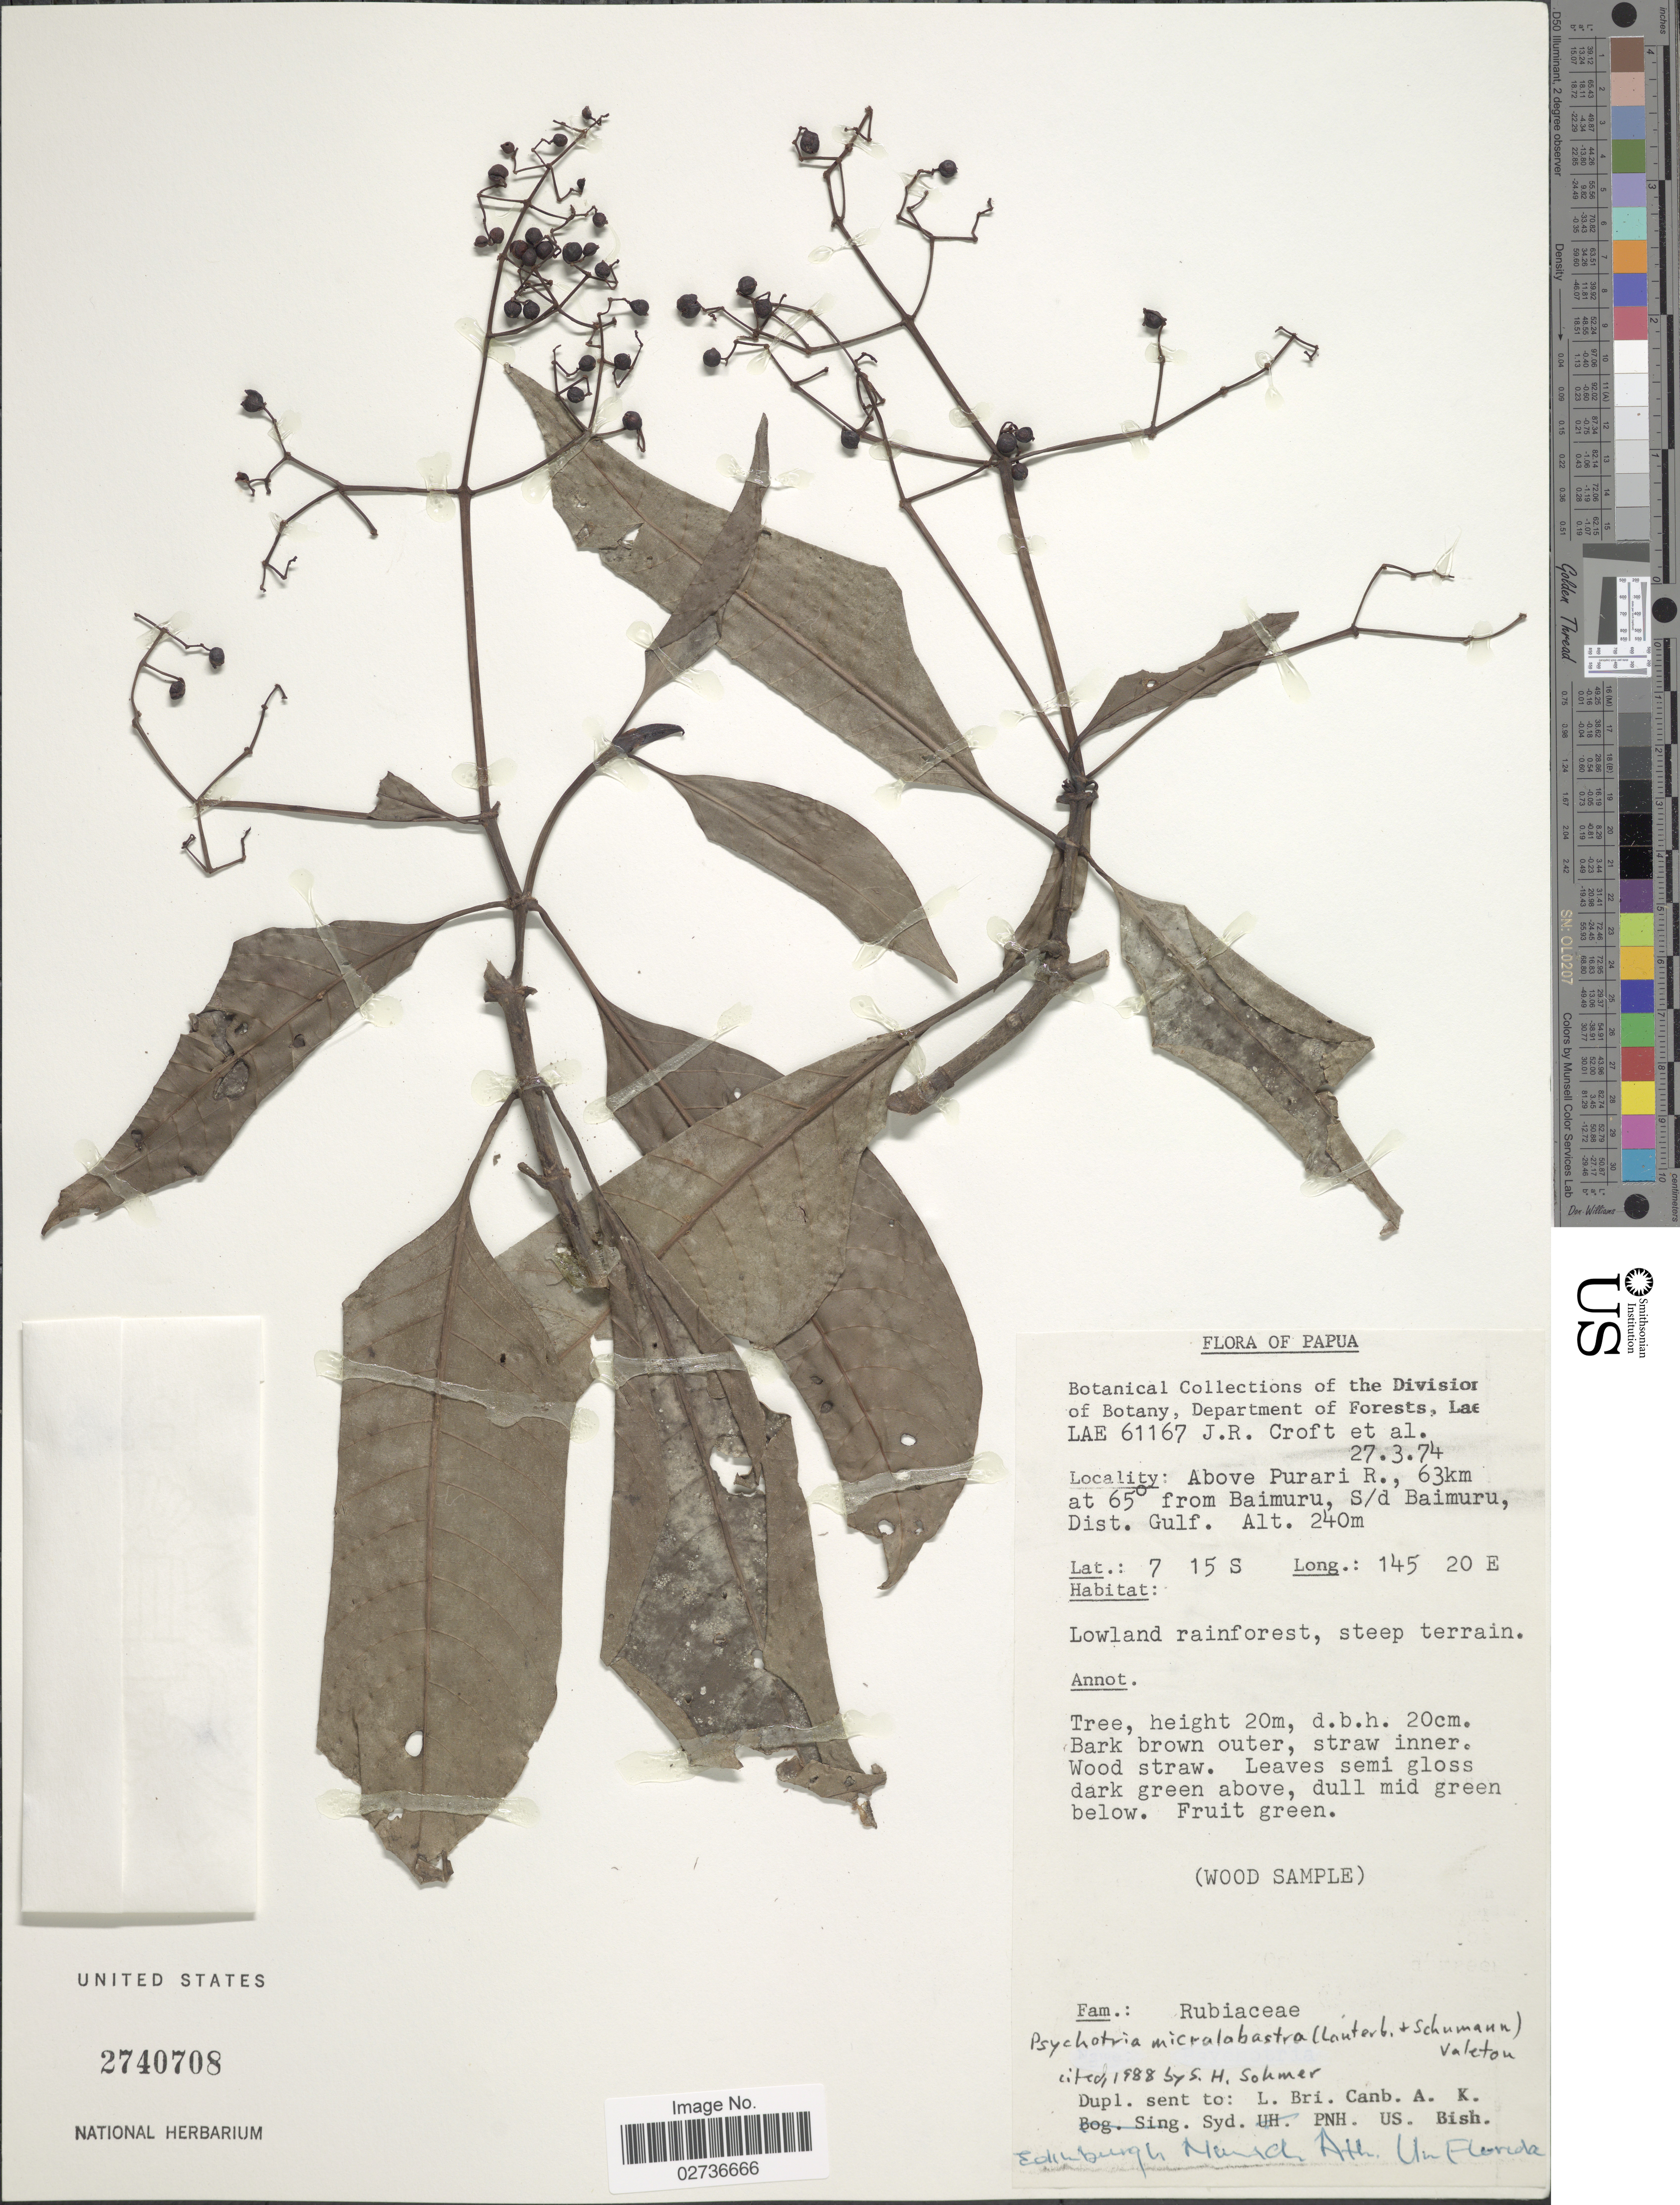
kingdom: Plantae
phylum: Tracheophyta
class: Magnoliopsida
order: Gentianales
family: Rubiaceae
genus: Psychotria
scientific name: Psychotria micralabastra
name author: (Lauterb. & K. Schum.) Valeton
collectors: J. R. Croft & et al.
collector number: LAE 61167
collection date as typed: Transcribed d/m/y: 27/3/74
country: Papua New Guinea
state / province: Gulf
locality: Papua, Above Purari R., 63km at 65˜° from Baimuru, S/d Baimuru, Dist. Gulf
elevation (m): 240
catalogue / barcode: US 2740708